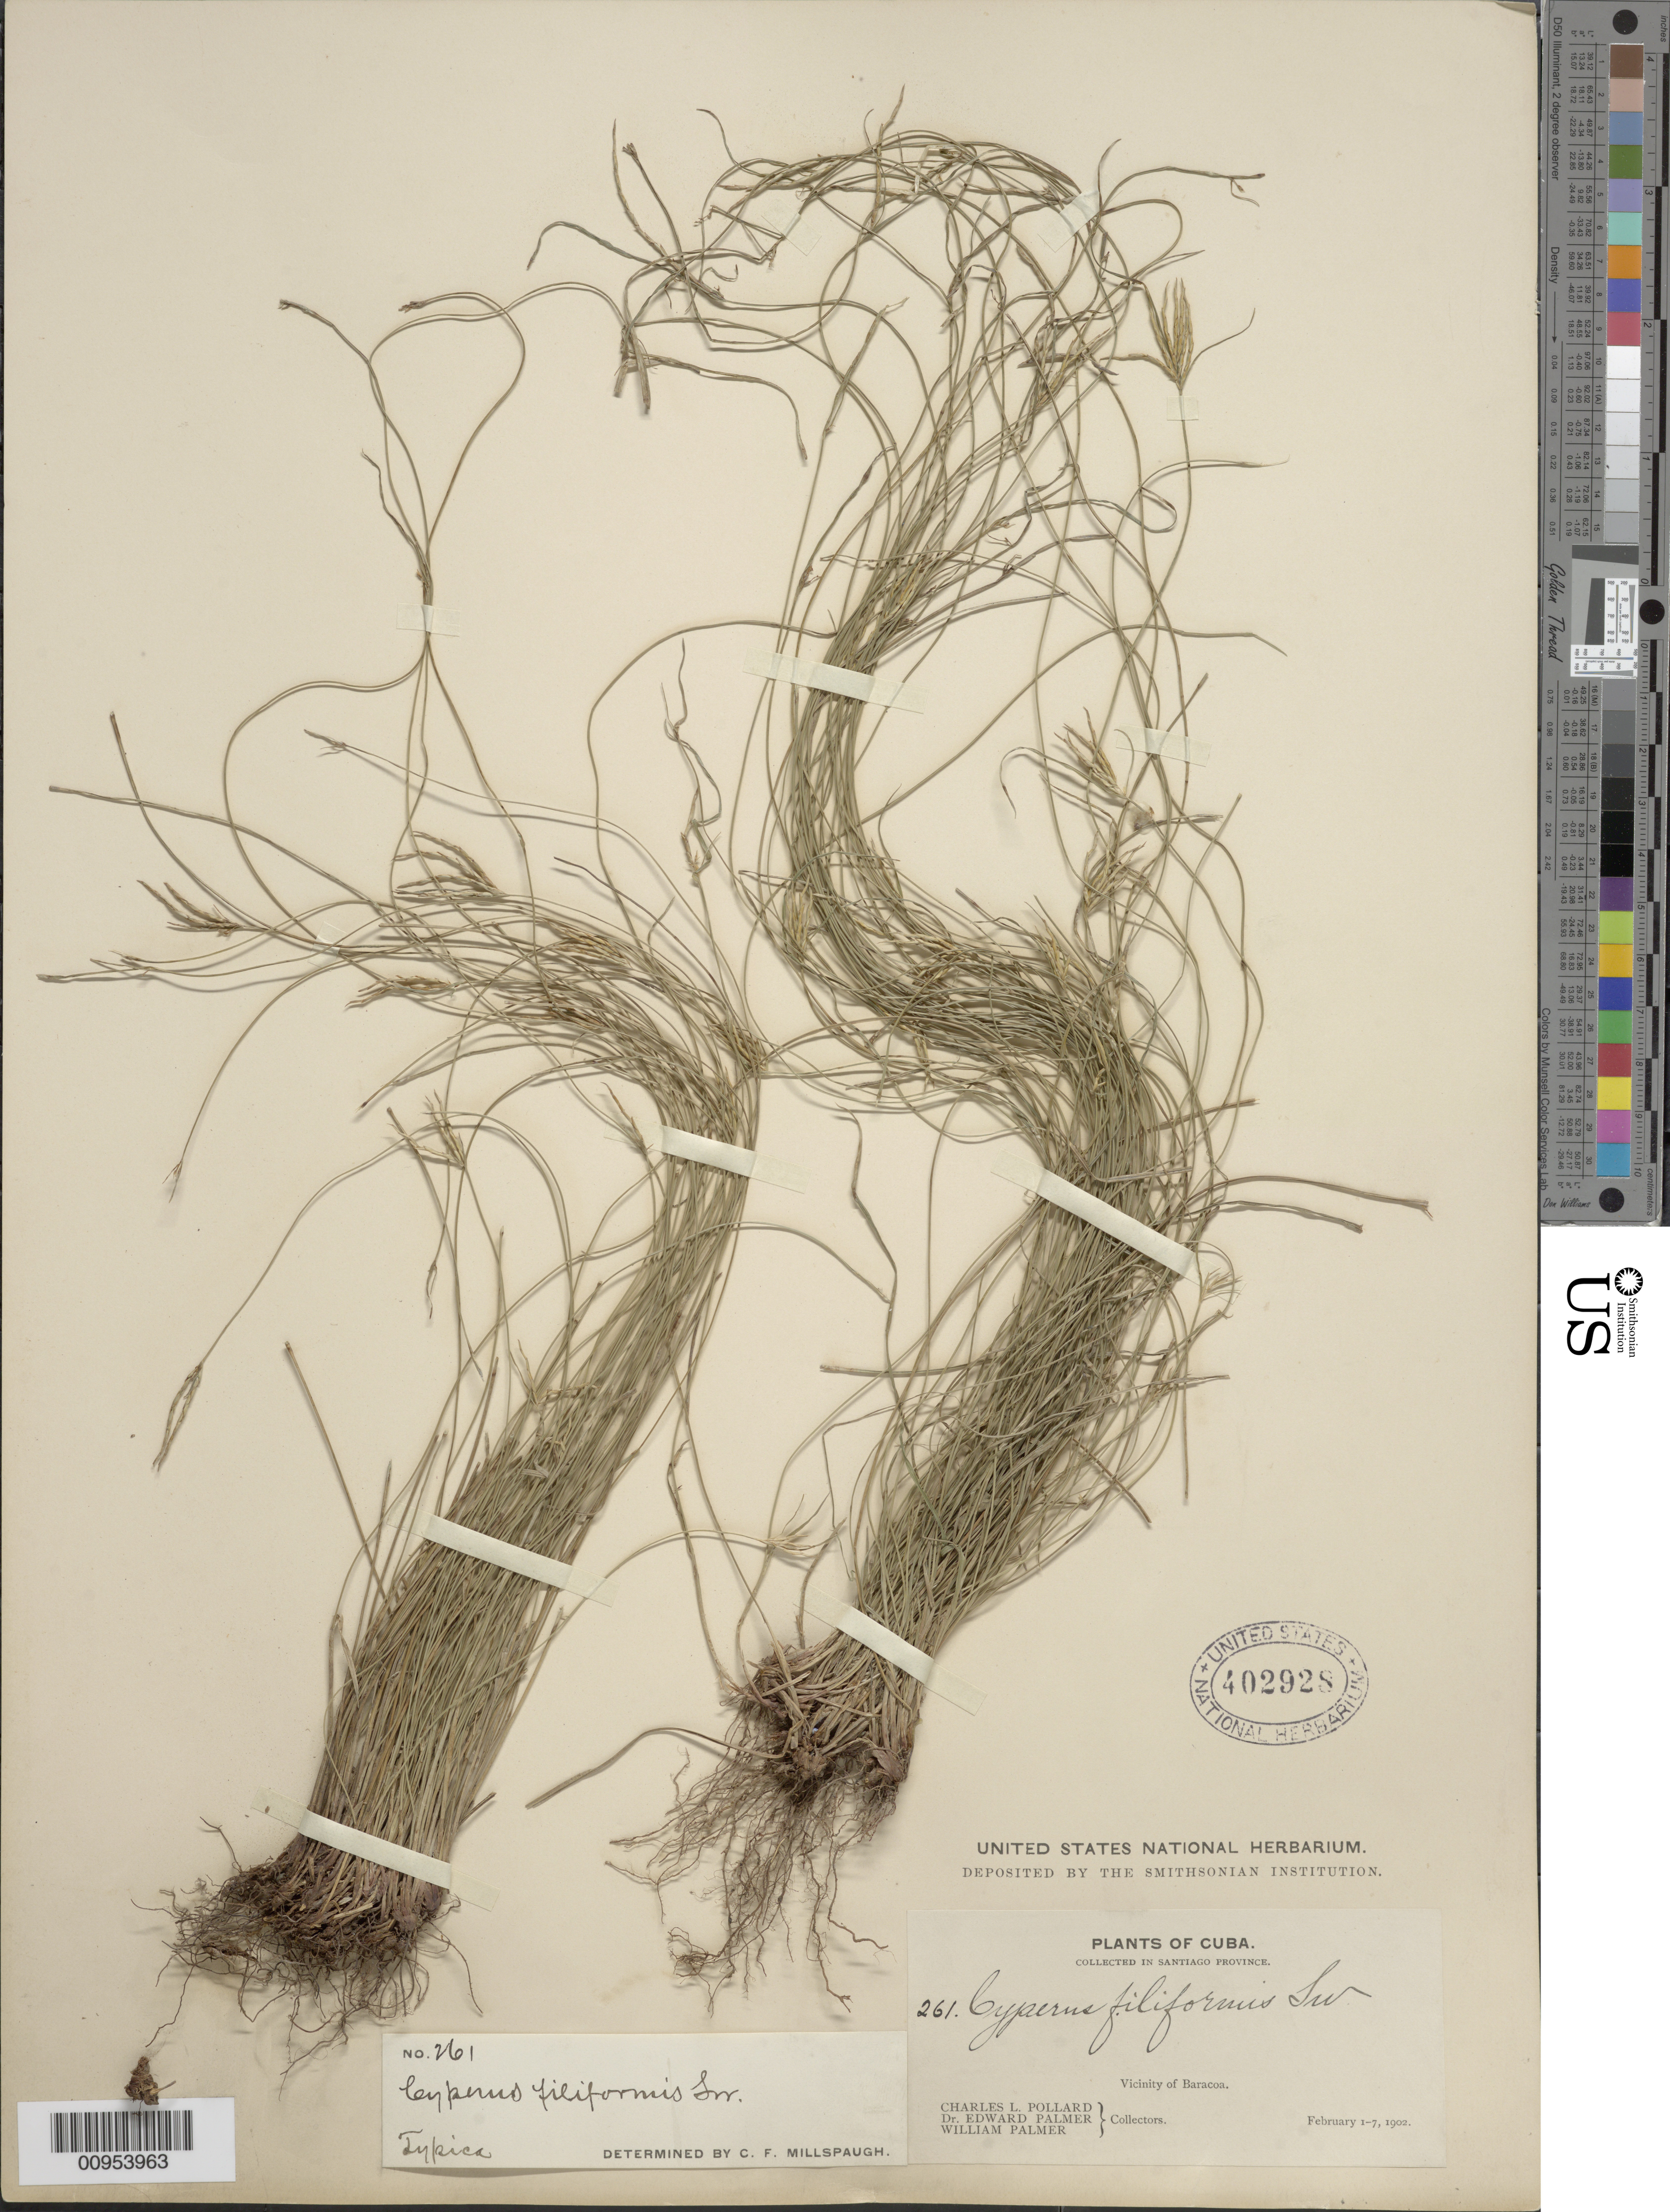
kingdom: Plantae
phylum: Tracheophyta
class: Liliopsida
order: Poales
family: Cyperaceae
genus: Cyperus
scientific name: Cyperus filiformis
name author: Sw.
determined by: Millspaugh, C. F.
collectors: C. L. Pollard, E. Palmer & W. Palmer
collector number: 261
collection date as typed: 01 Feb 1902 to 07 Feb 1902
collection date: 1902-02-01/1902-02-07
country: Cuba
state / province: Santiago de Cuba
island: Cuba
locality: Vicinity of Baracoa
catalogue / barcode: US 402928